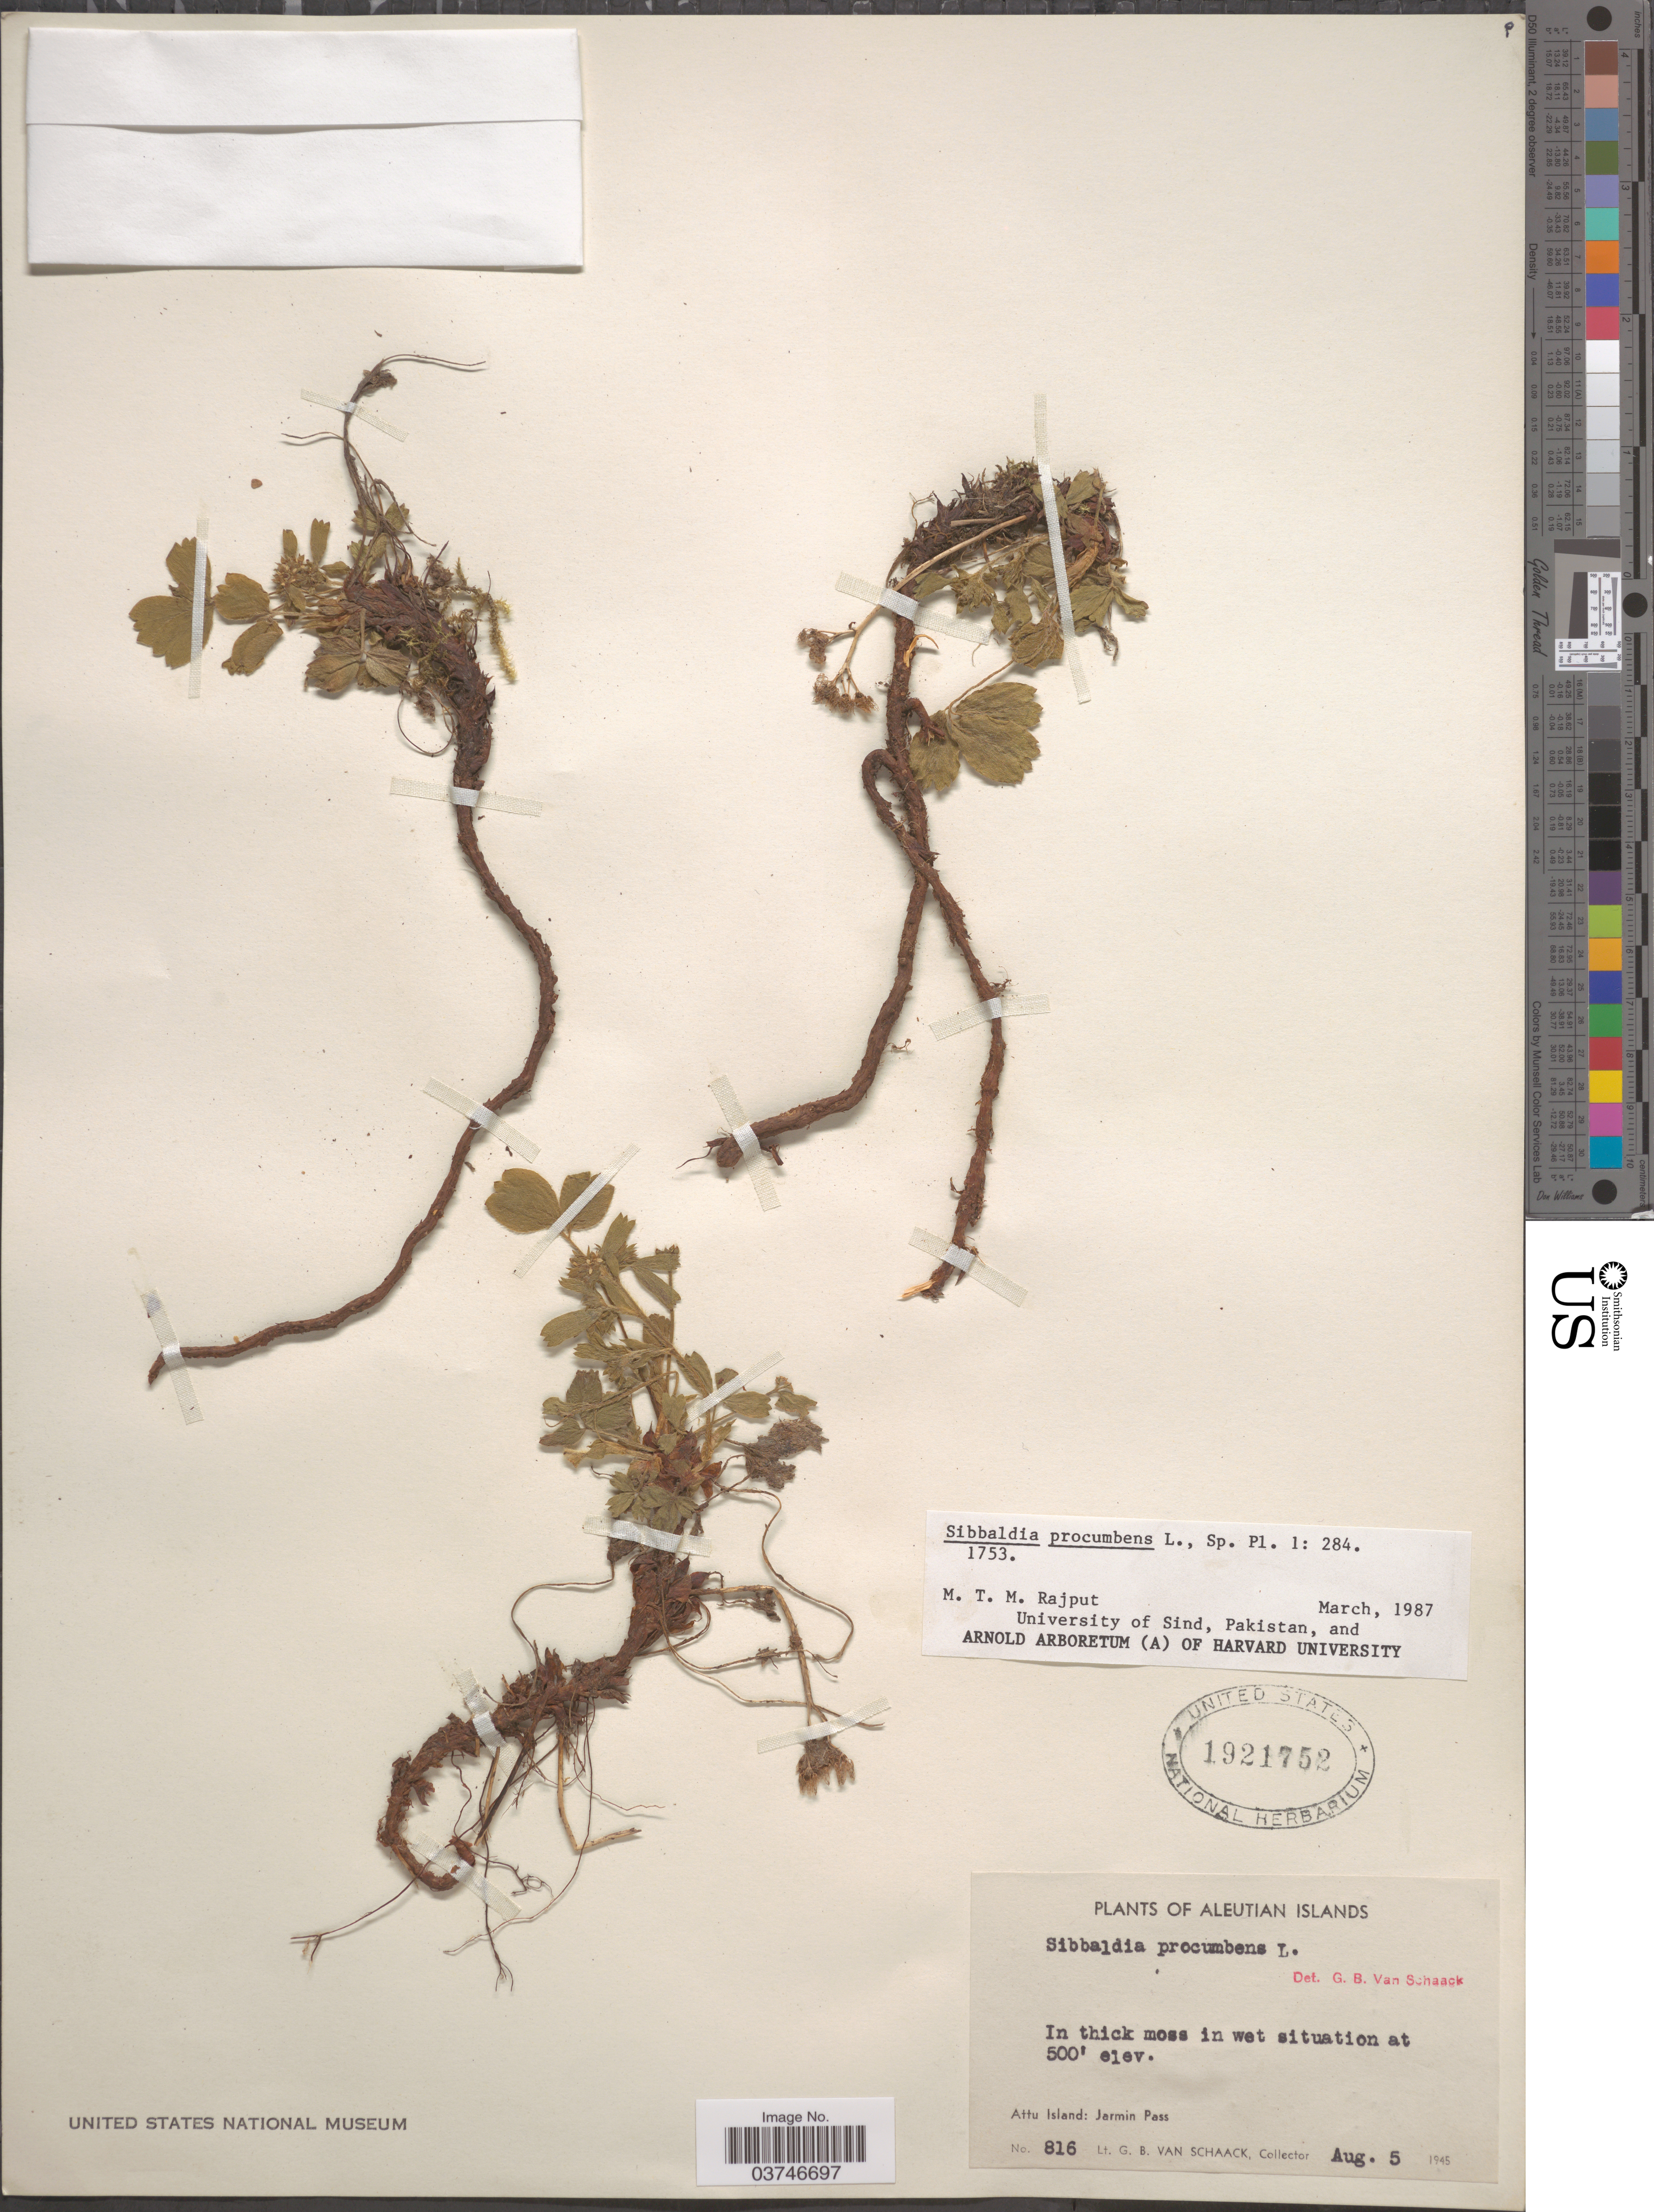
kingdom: Plantae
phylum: Tracheophyta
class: Magnoliopsida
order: Rosales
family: Rosaceae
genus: Sibbaldia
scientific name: Sibbaldia procumbens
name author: L.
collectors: G. Van Schaack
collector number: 816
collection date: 1945-08-05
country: United States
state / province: Alaska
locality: Aleutian Islands. Attu Island: Jarmin Pass.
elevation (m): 152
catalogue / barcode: US 1921752